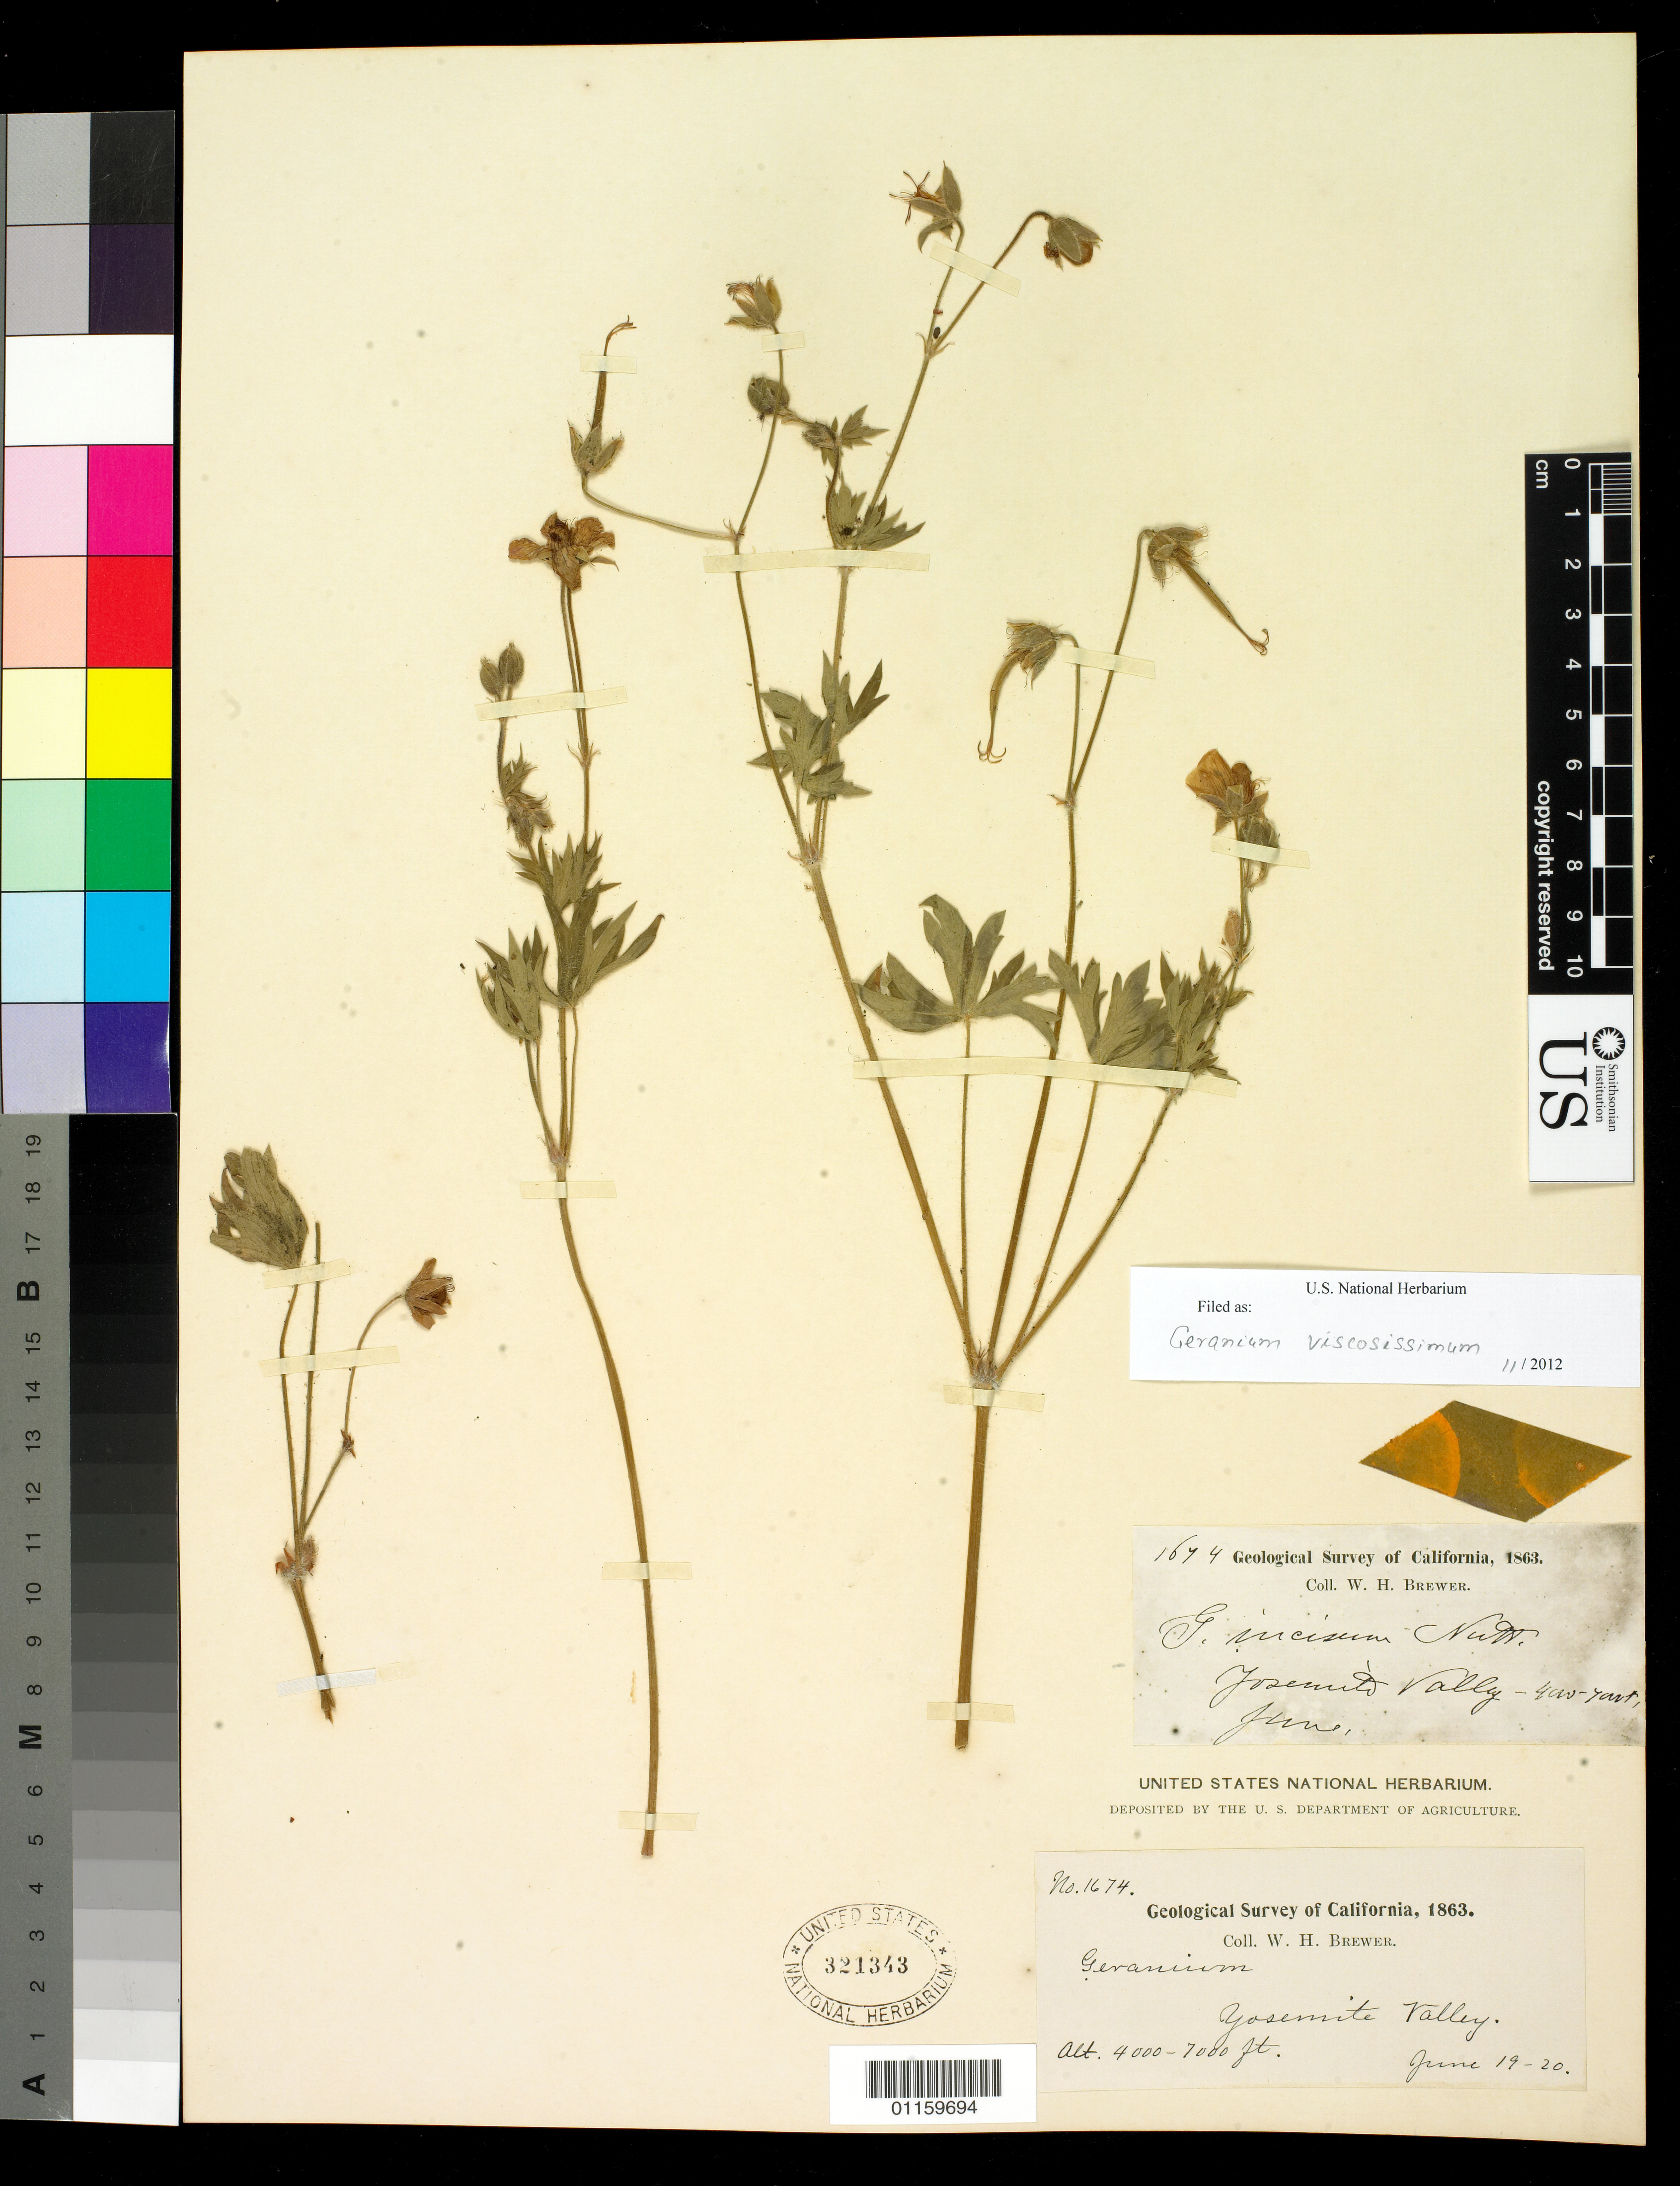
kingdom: Plantae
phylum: Tracheophyta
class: Magnoliopsida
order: Geraniales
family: Geraniaceae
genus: Geranium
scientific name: Geranium viscosissimum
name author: Fisch. & C.A. Mey.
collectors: W. H. Brewer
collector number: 1674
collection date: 1863-06-19/1863-06-20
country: United States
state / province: California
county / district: Mariposa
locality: Yosemite Valley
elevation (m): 1219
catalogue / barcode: US 321343